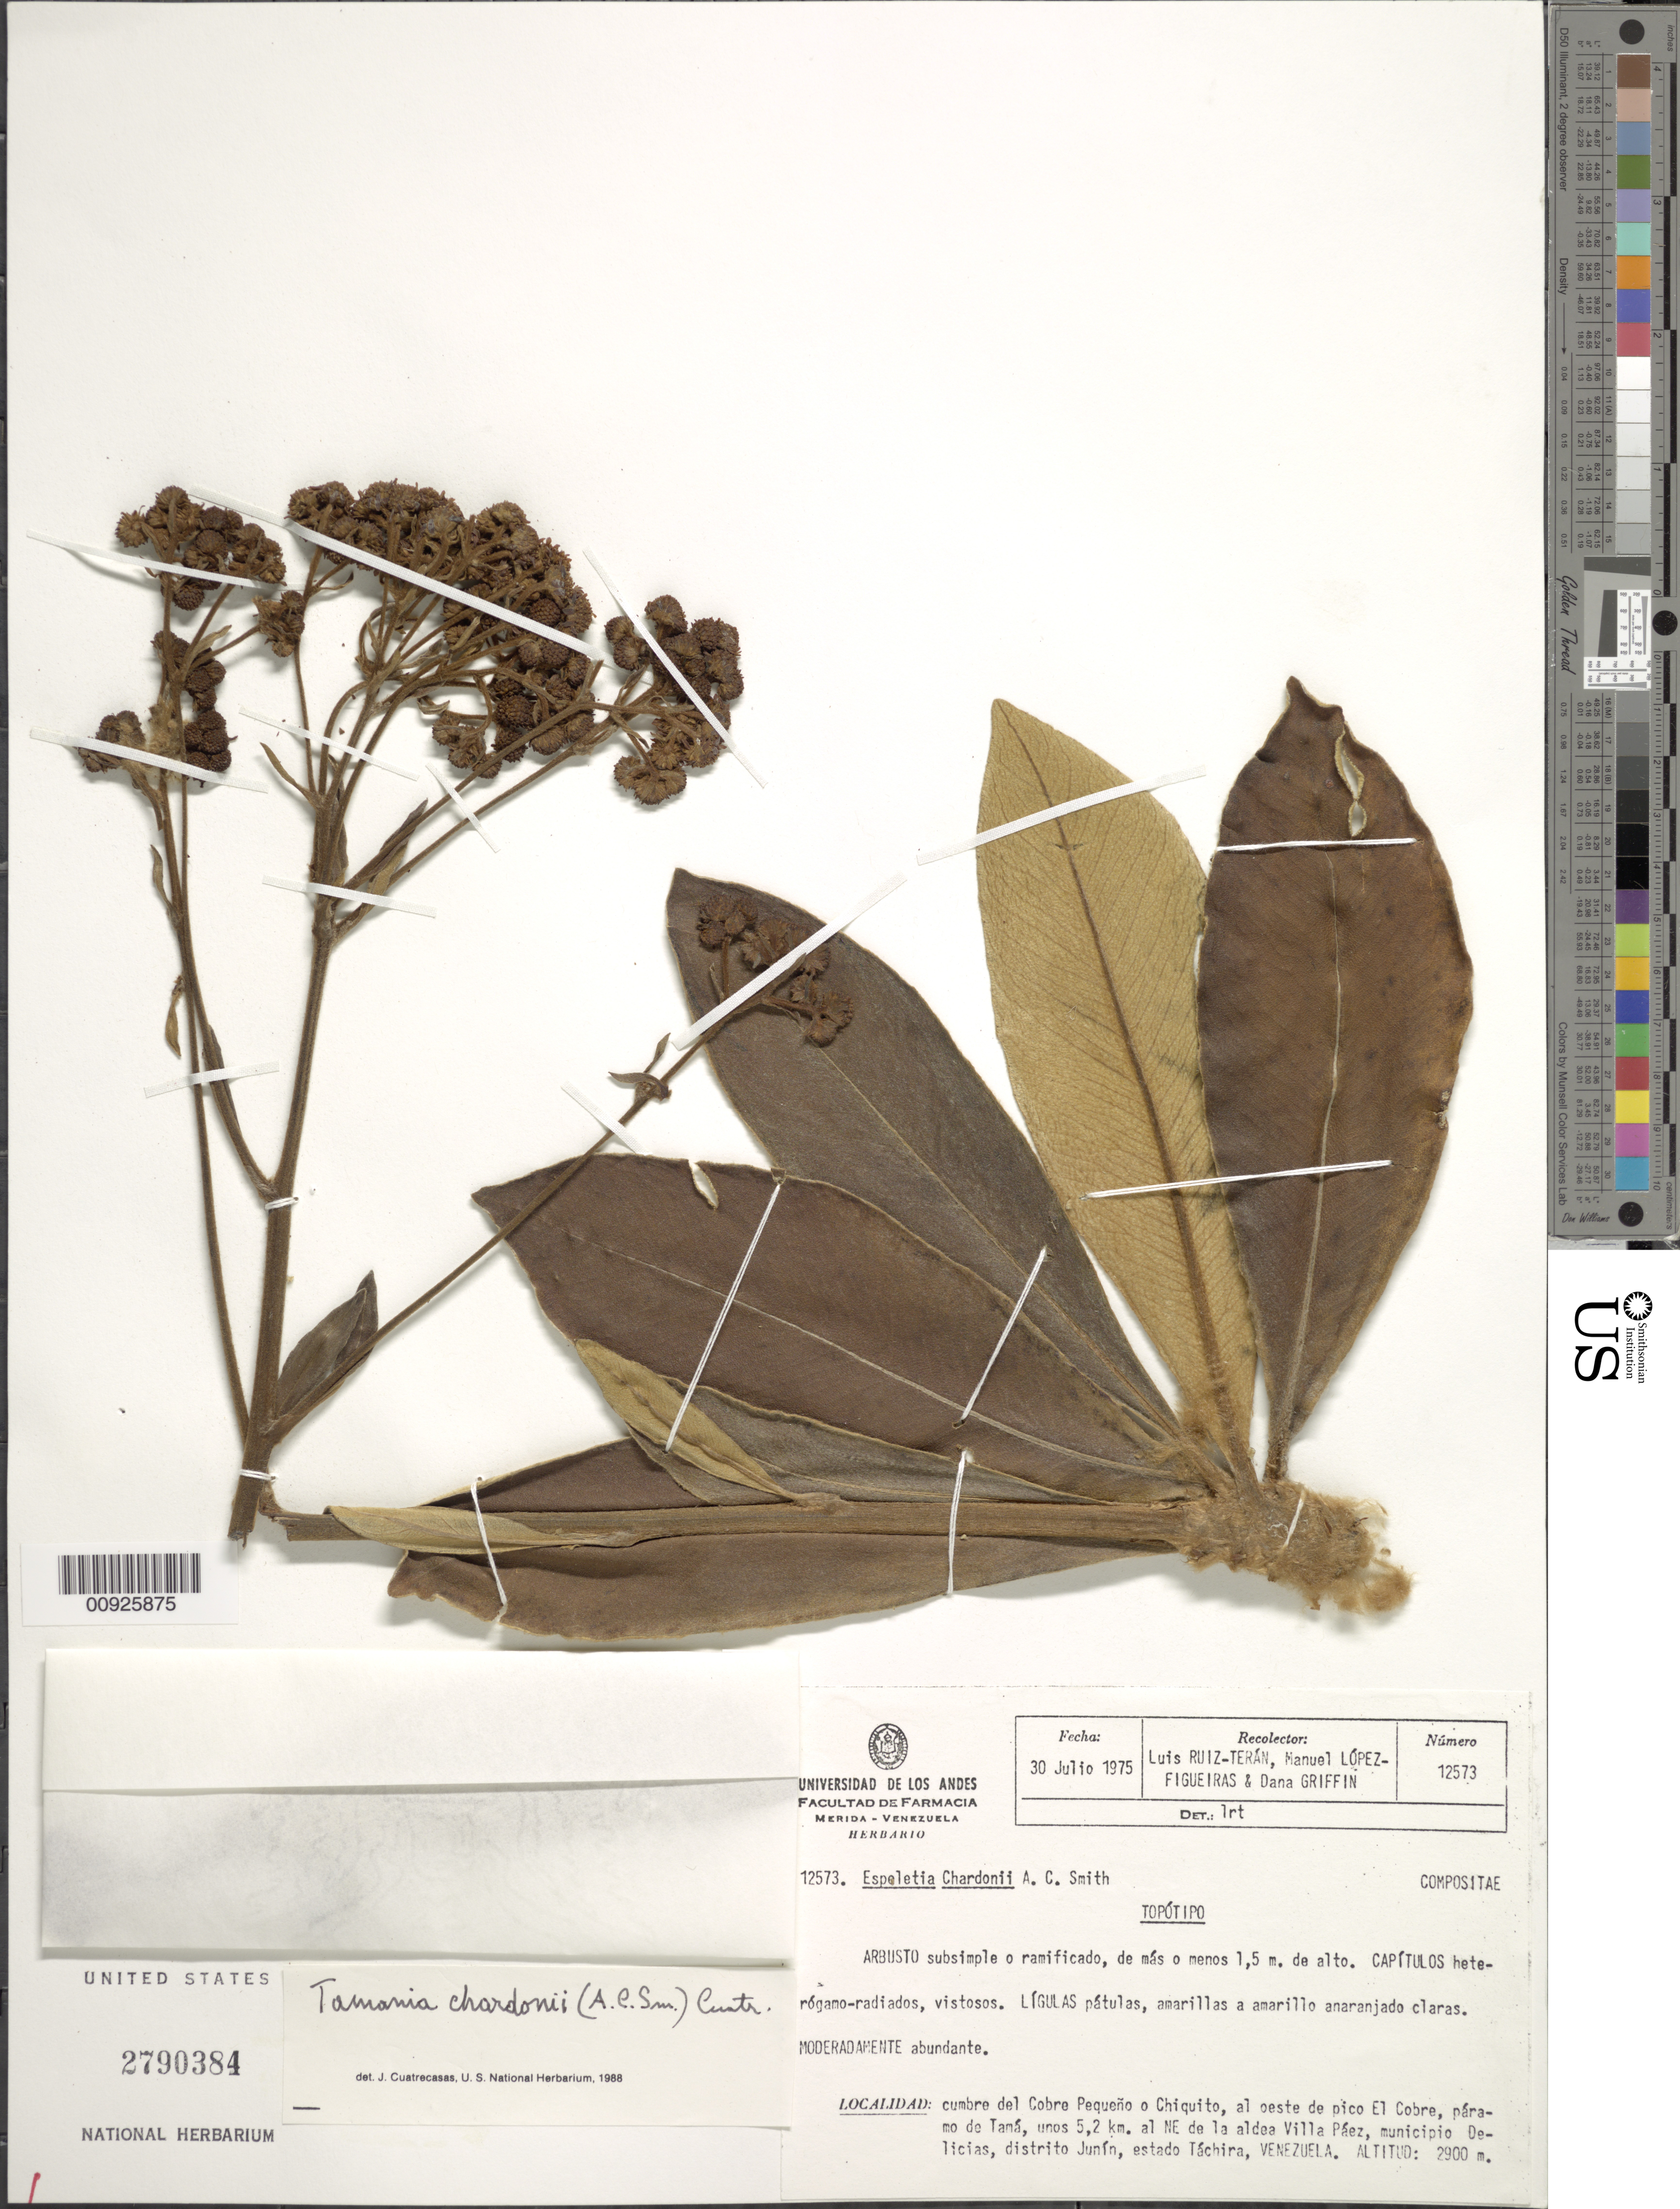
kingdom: Plantae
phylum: Tracheophyta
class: Magnoliopsida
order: Asterales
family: Asteraceae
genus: Tamania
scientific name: Tamania chardonii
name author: (A.C. Sm.) Cuatrec.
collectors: L. E. Ruíz-Terán, M. López Figueiras & D. G. Griffin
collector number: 12573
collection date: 1975-07-30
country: Venezuela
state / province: Táchira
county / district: Junín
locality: Cumbre del Cobre Pequeño o Chiquito, al O de pico El Cobre, páramo de Tamá, unos 5.2 km al NE de la aldea Villa Páez, Municipio Delicias.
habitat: Moderadamente abundante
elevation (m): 2900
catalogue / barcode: US 2790384